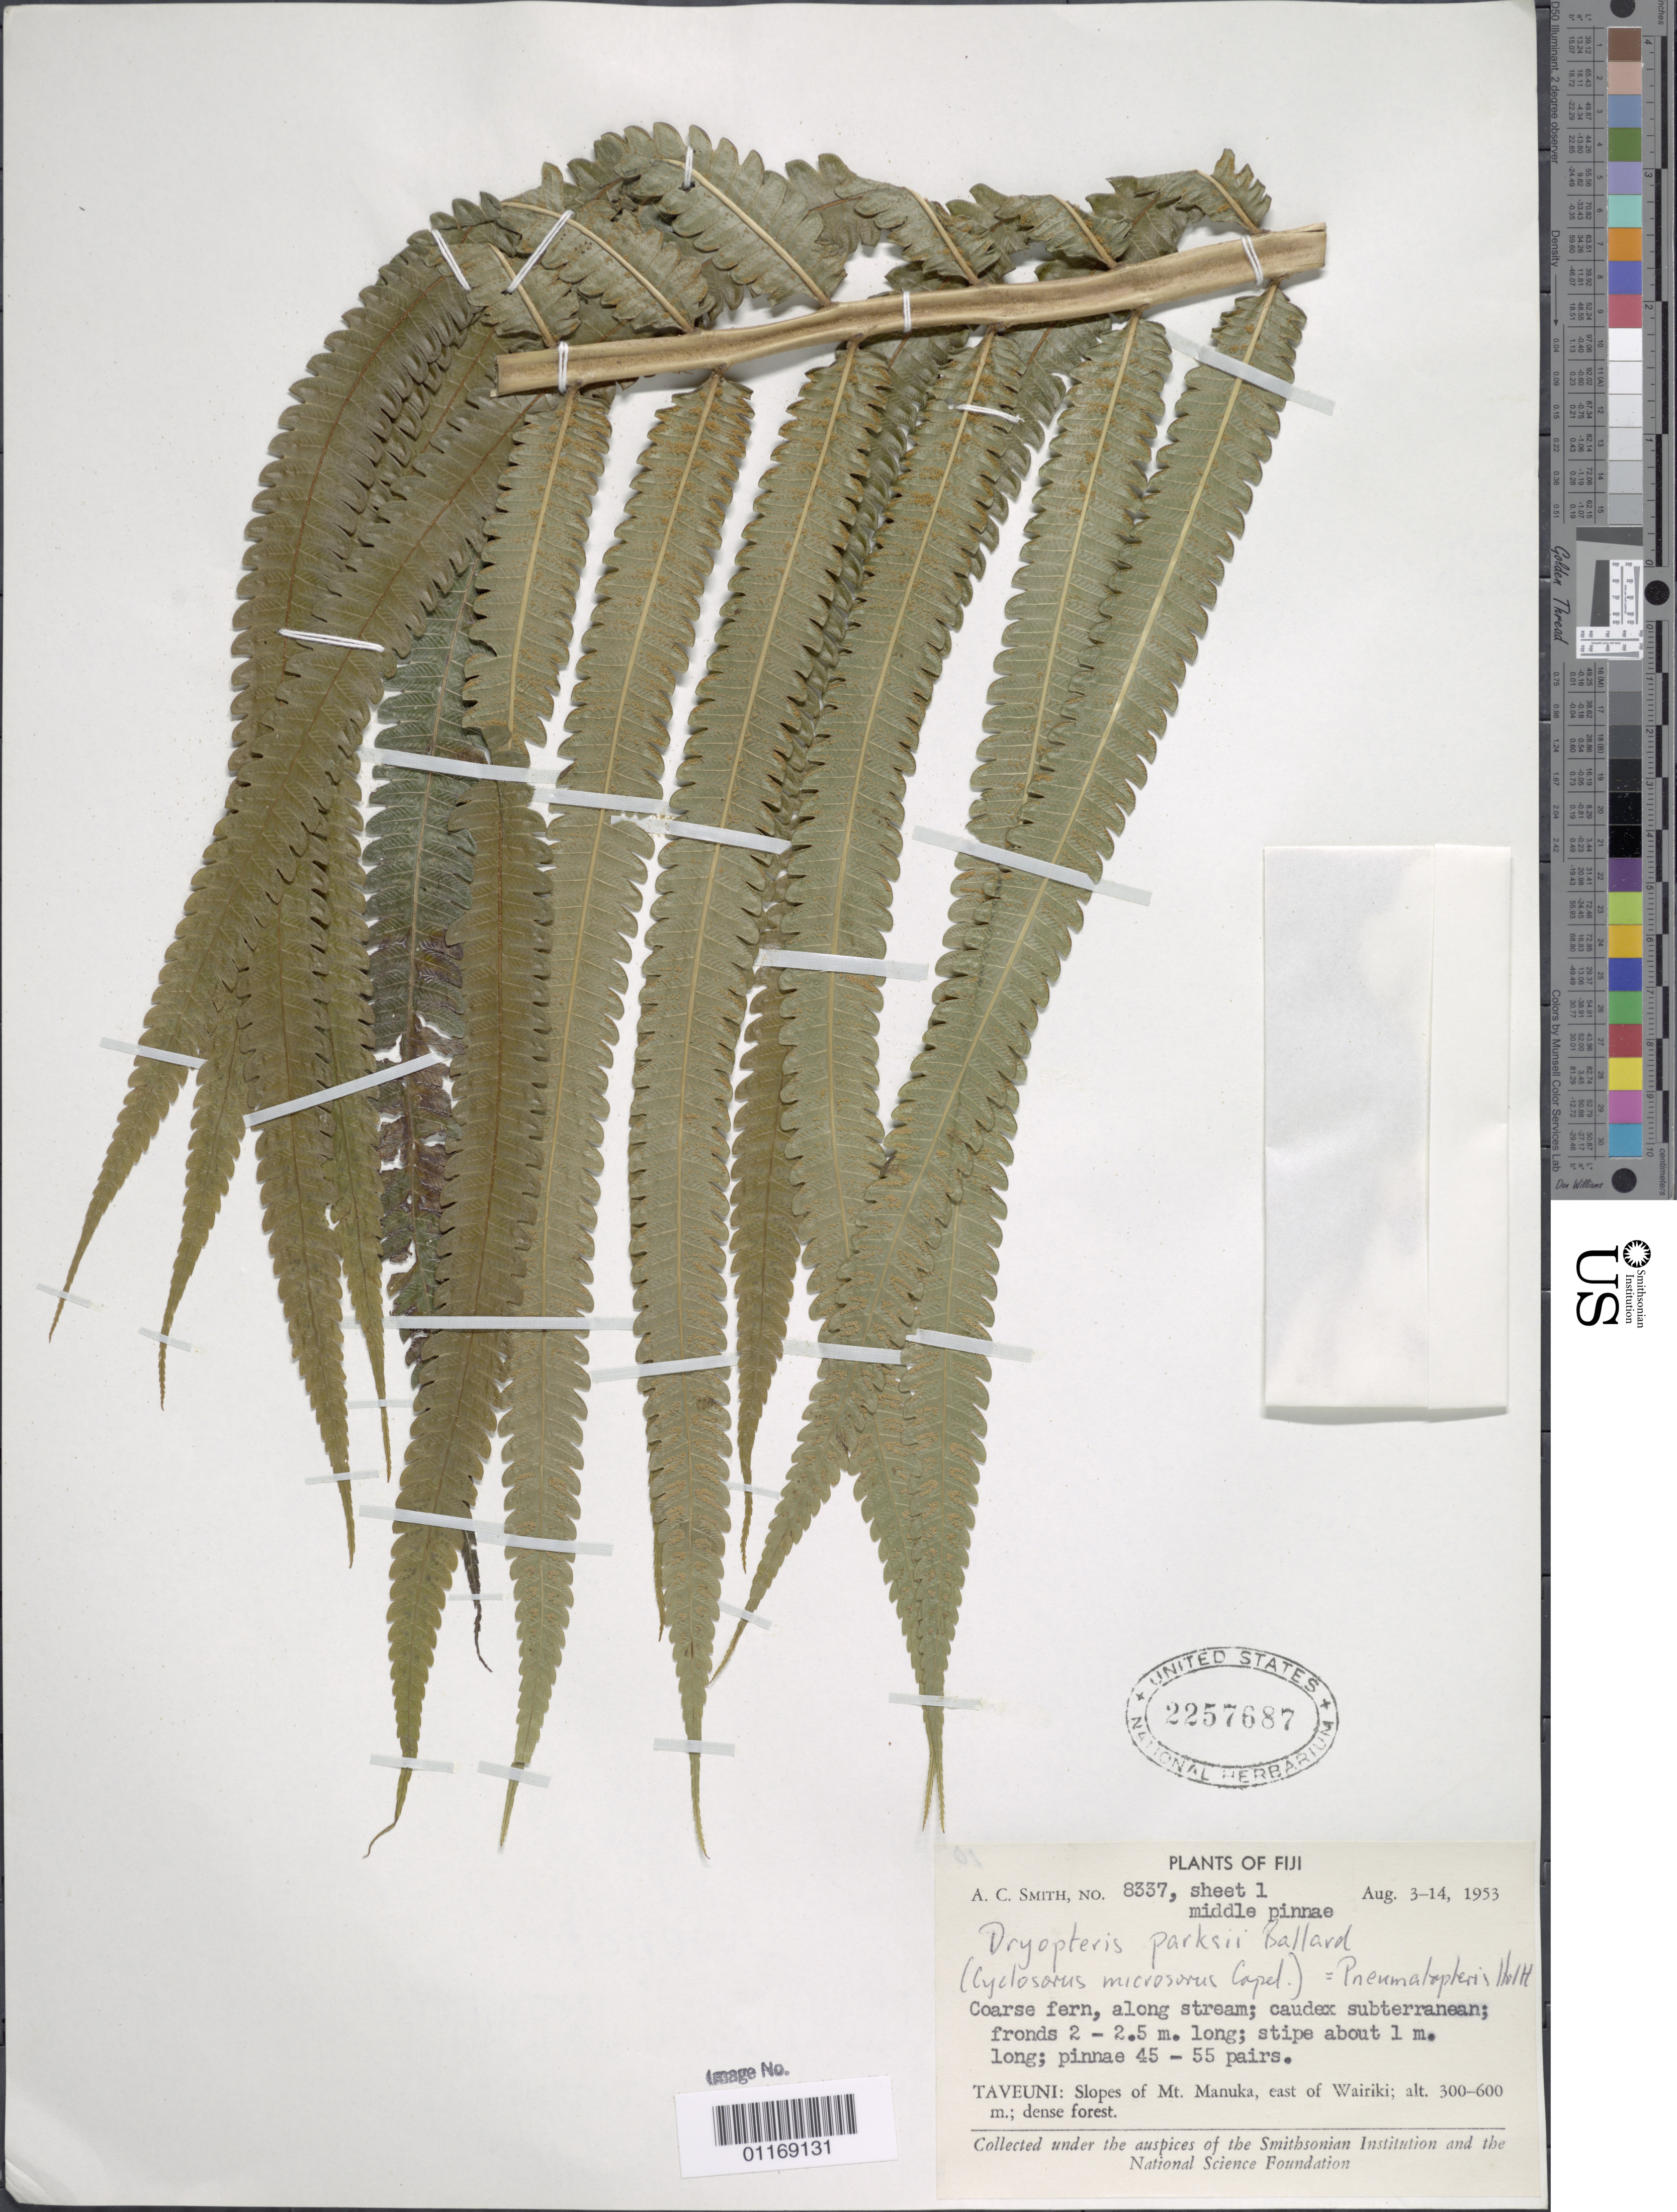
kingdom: Plantae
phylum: Tracheophyta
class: Polypodiopsida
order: Polypodiales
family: Thelypteridaceae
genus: Pneumatopteris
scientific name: Pneumatopteris parksii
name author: (F. Ballard) Holttum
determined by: Brownlie, G.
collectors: A. C. Smith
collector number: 8337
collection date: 1953-08-03/1953-08-14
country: Fiji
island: Taveuni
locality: Taveuni: Slopes of Mt. Manuka, E of Wairiki.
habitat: Dense forest.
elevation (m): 300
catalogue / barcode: US 2257687